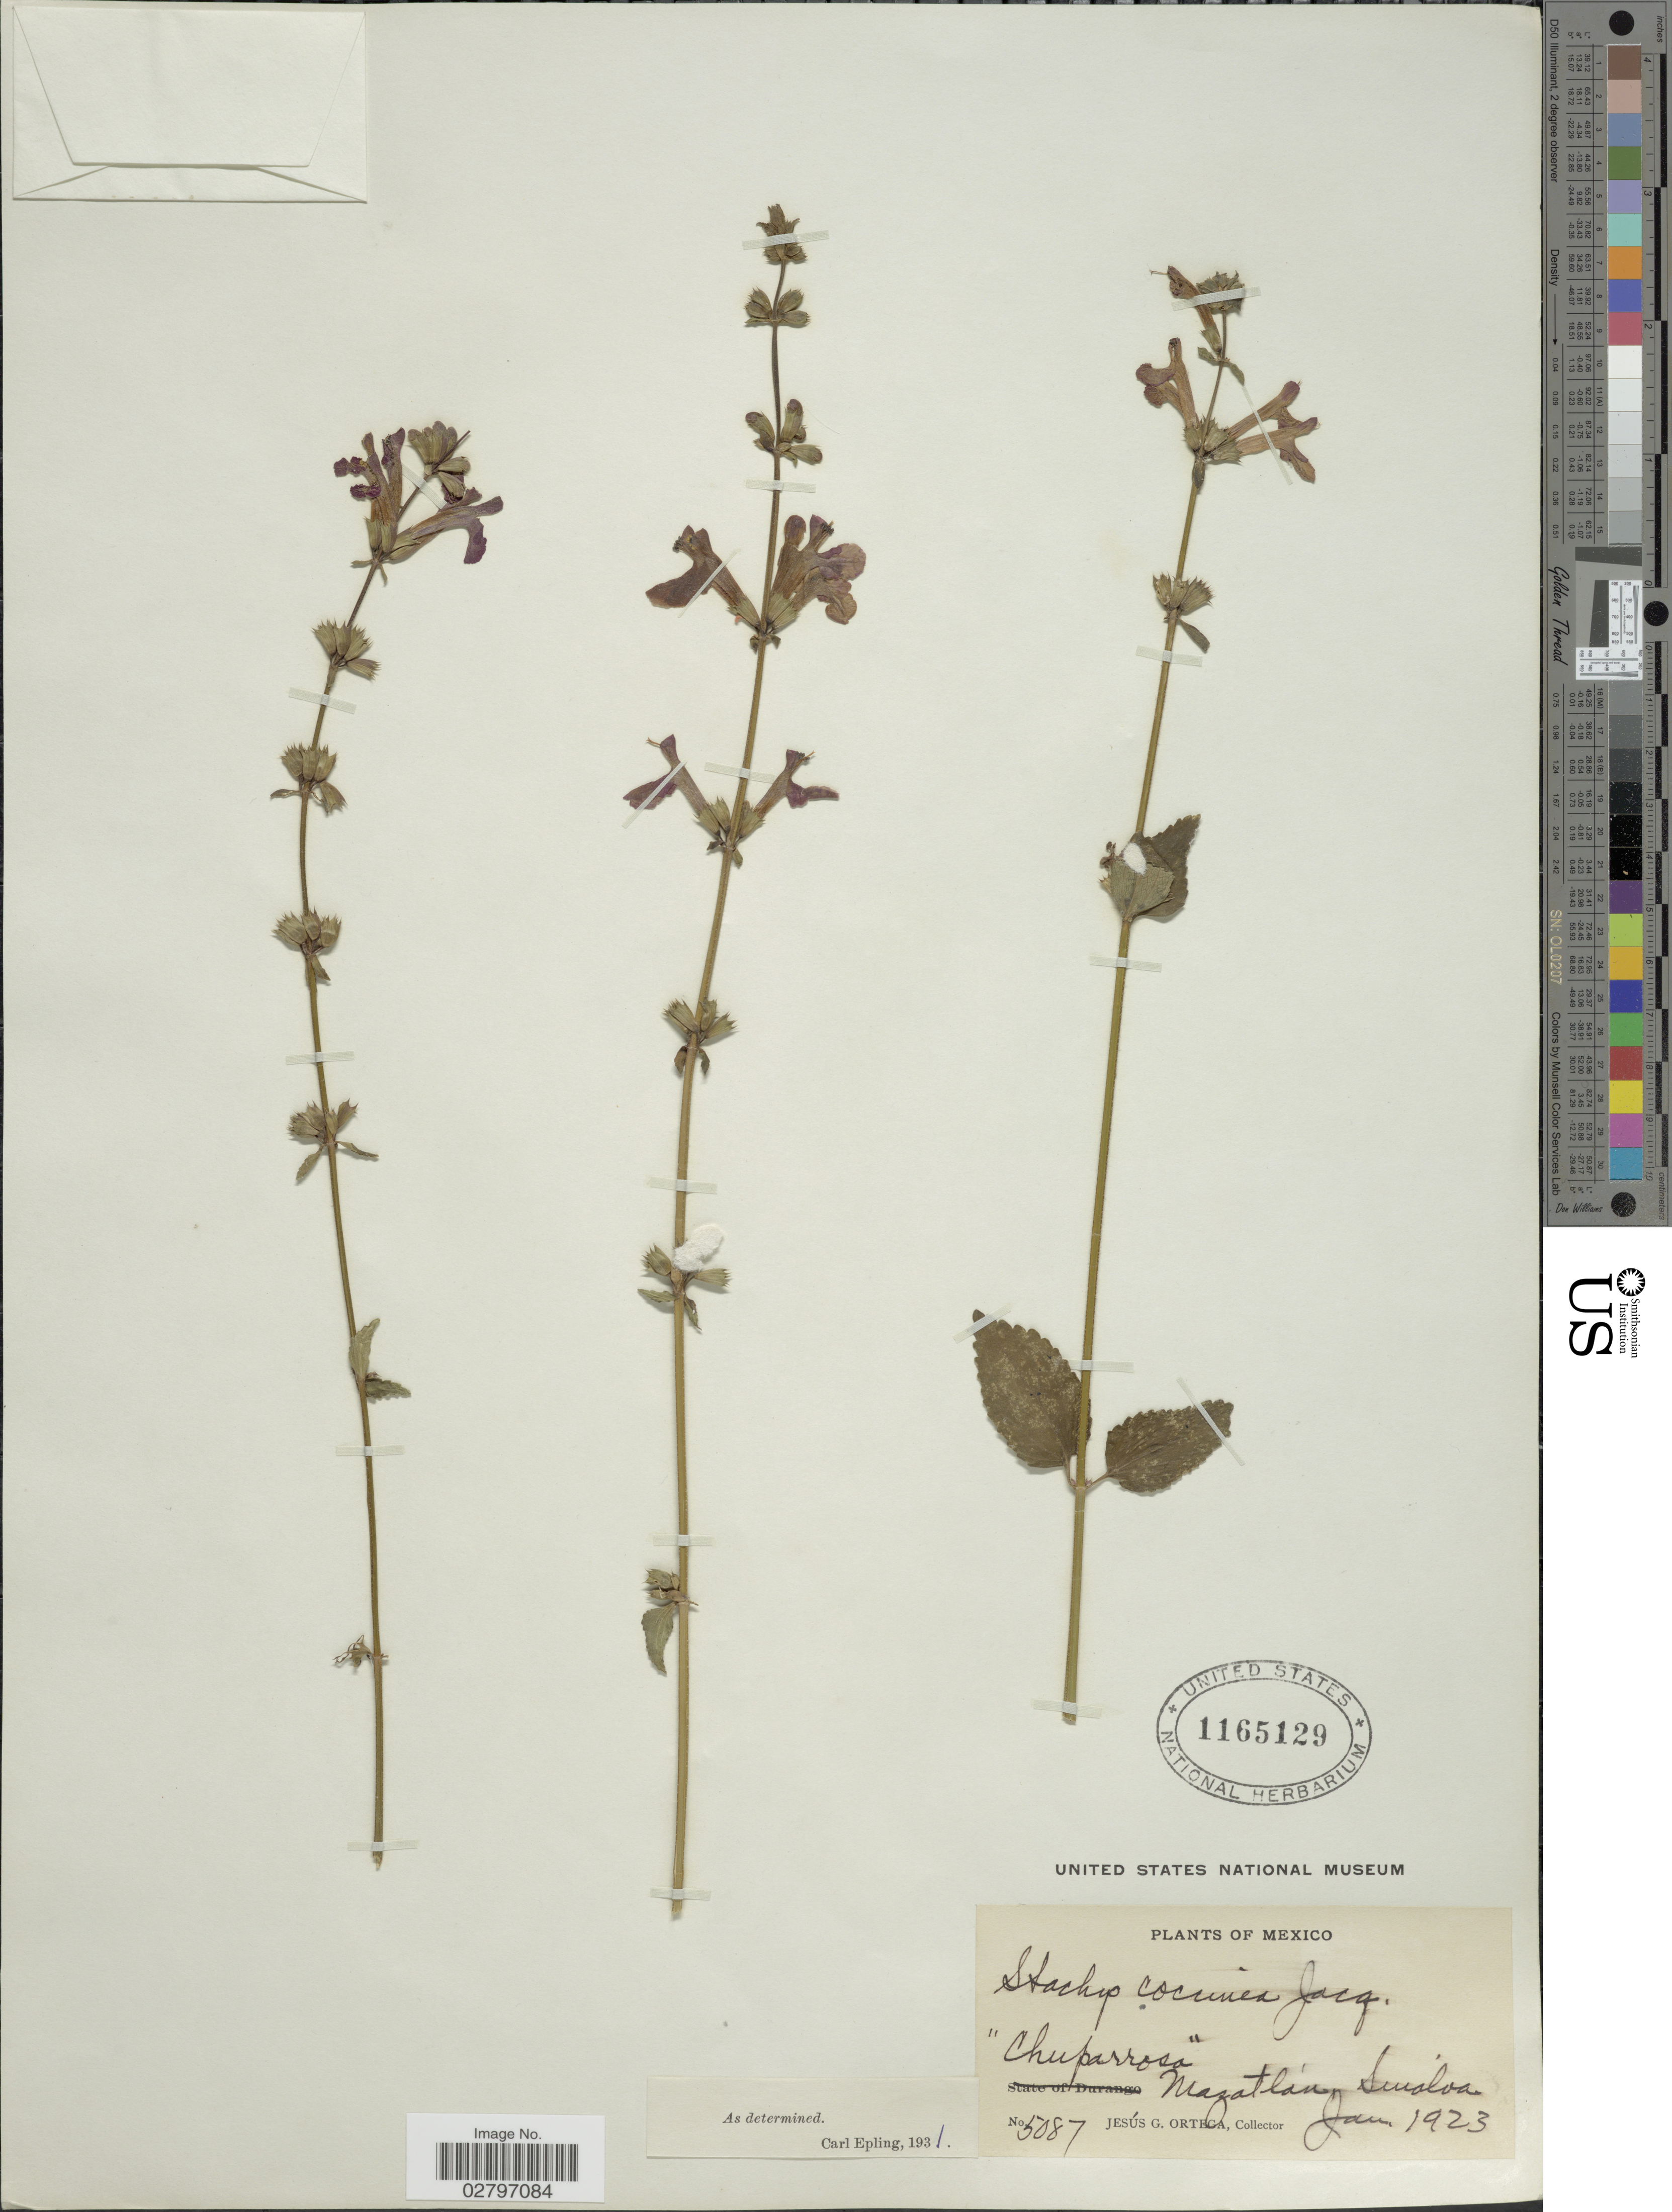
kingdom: Plantae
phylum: Tracheophyta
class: Magnoliopsida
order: Lamiales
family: Lamiaceae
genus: Stachys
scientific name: Stachys coccinea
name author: Ortega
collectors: J. Ortega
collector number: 5087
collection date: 1923-01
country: Mexico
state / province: Sinaloa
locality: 'Chuparrosa'. Mazatlan Sinaloa.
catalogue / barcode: US 1165129